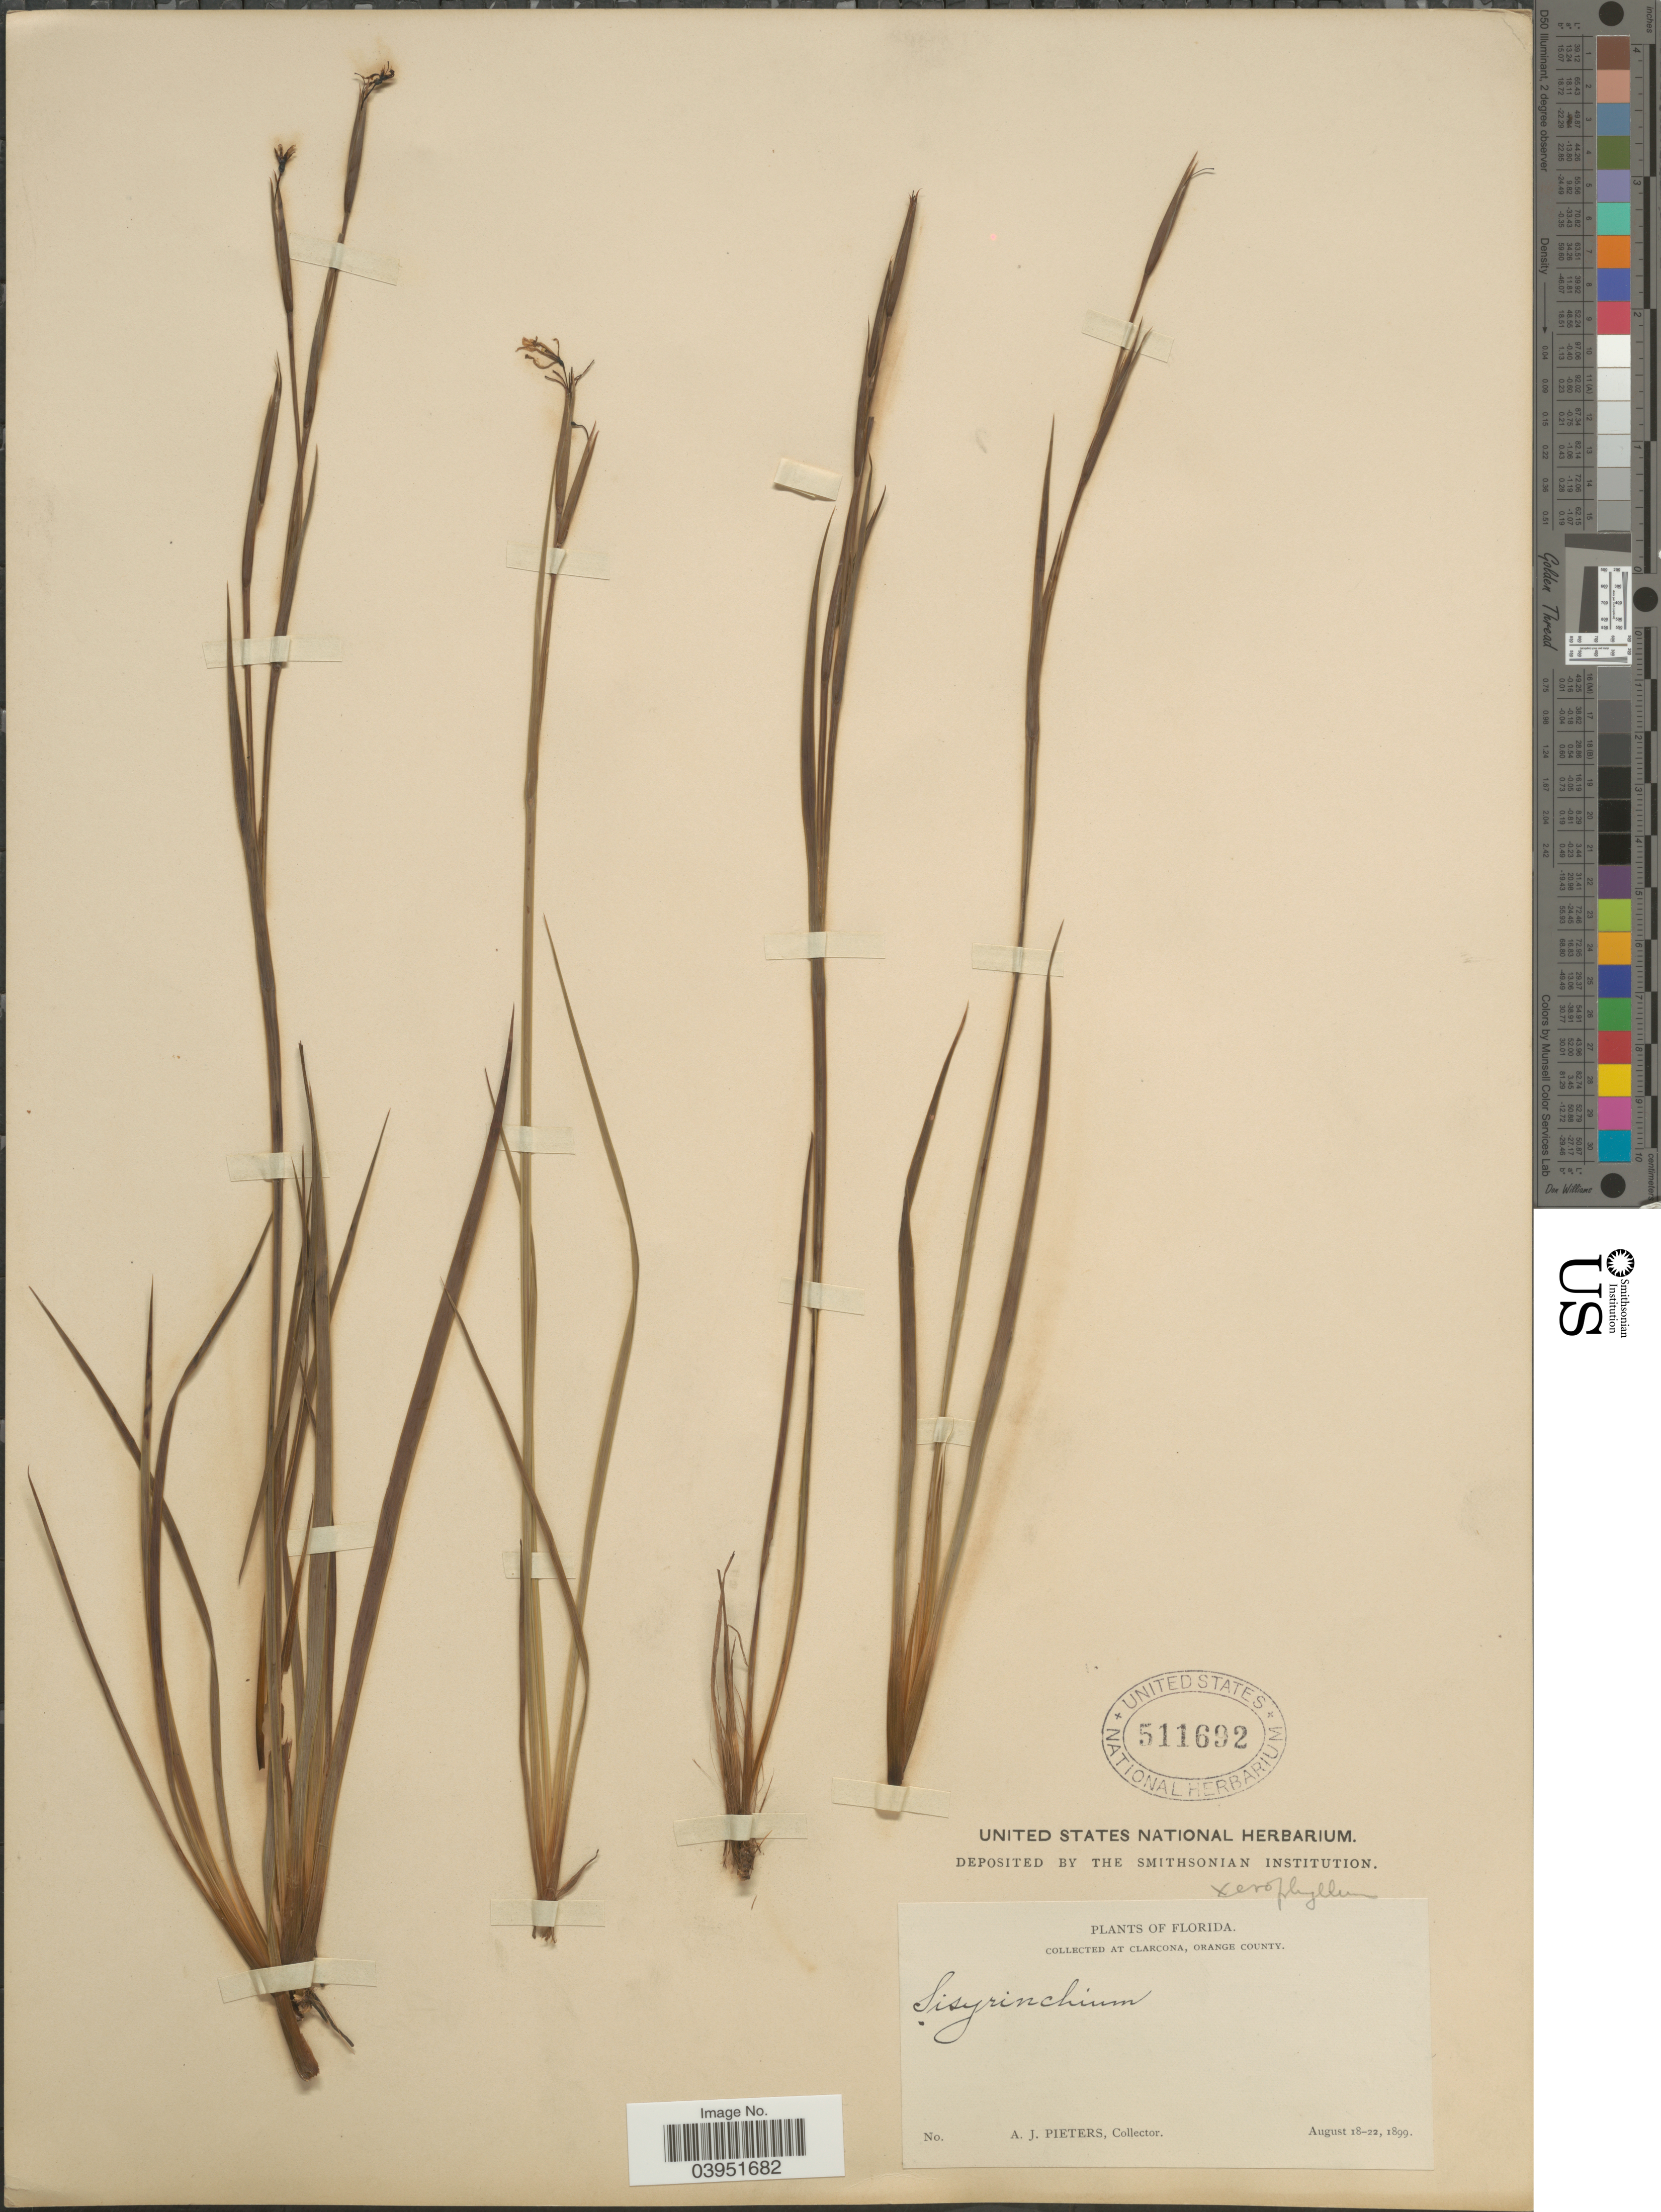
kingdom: Plantae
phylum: Tracheophyta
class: Liliopsida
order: Asparagales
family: Iridaceae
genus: Sisyrinchium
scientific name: Sisyrinchium solstitiale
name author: E.P. Bicknell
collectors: A. Pieters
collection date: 1899-08-18/1899-08-22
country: United States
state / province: Florida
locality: At Clarcona, Orange County.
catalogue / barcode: US 511692